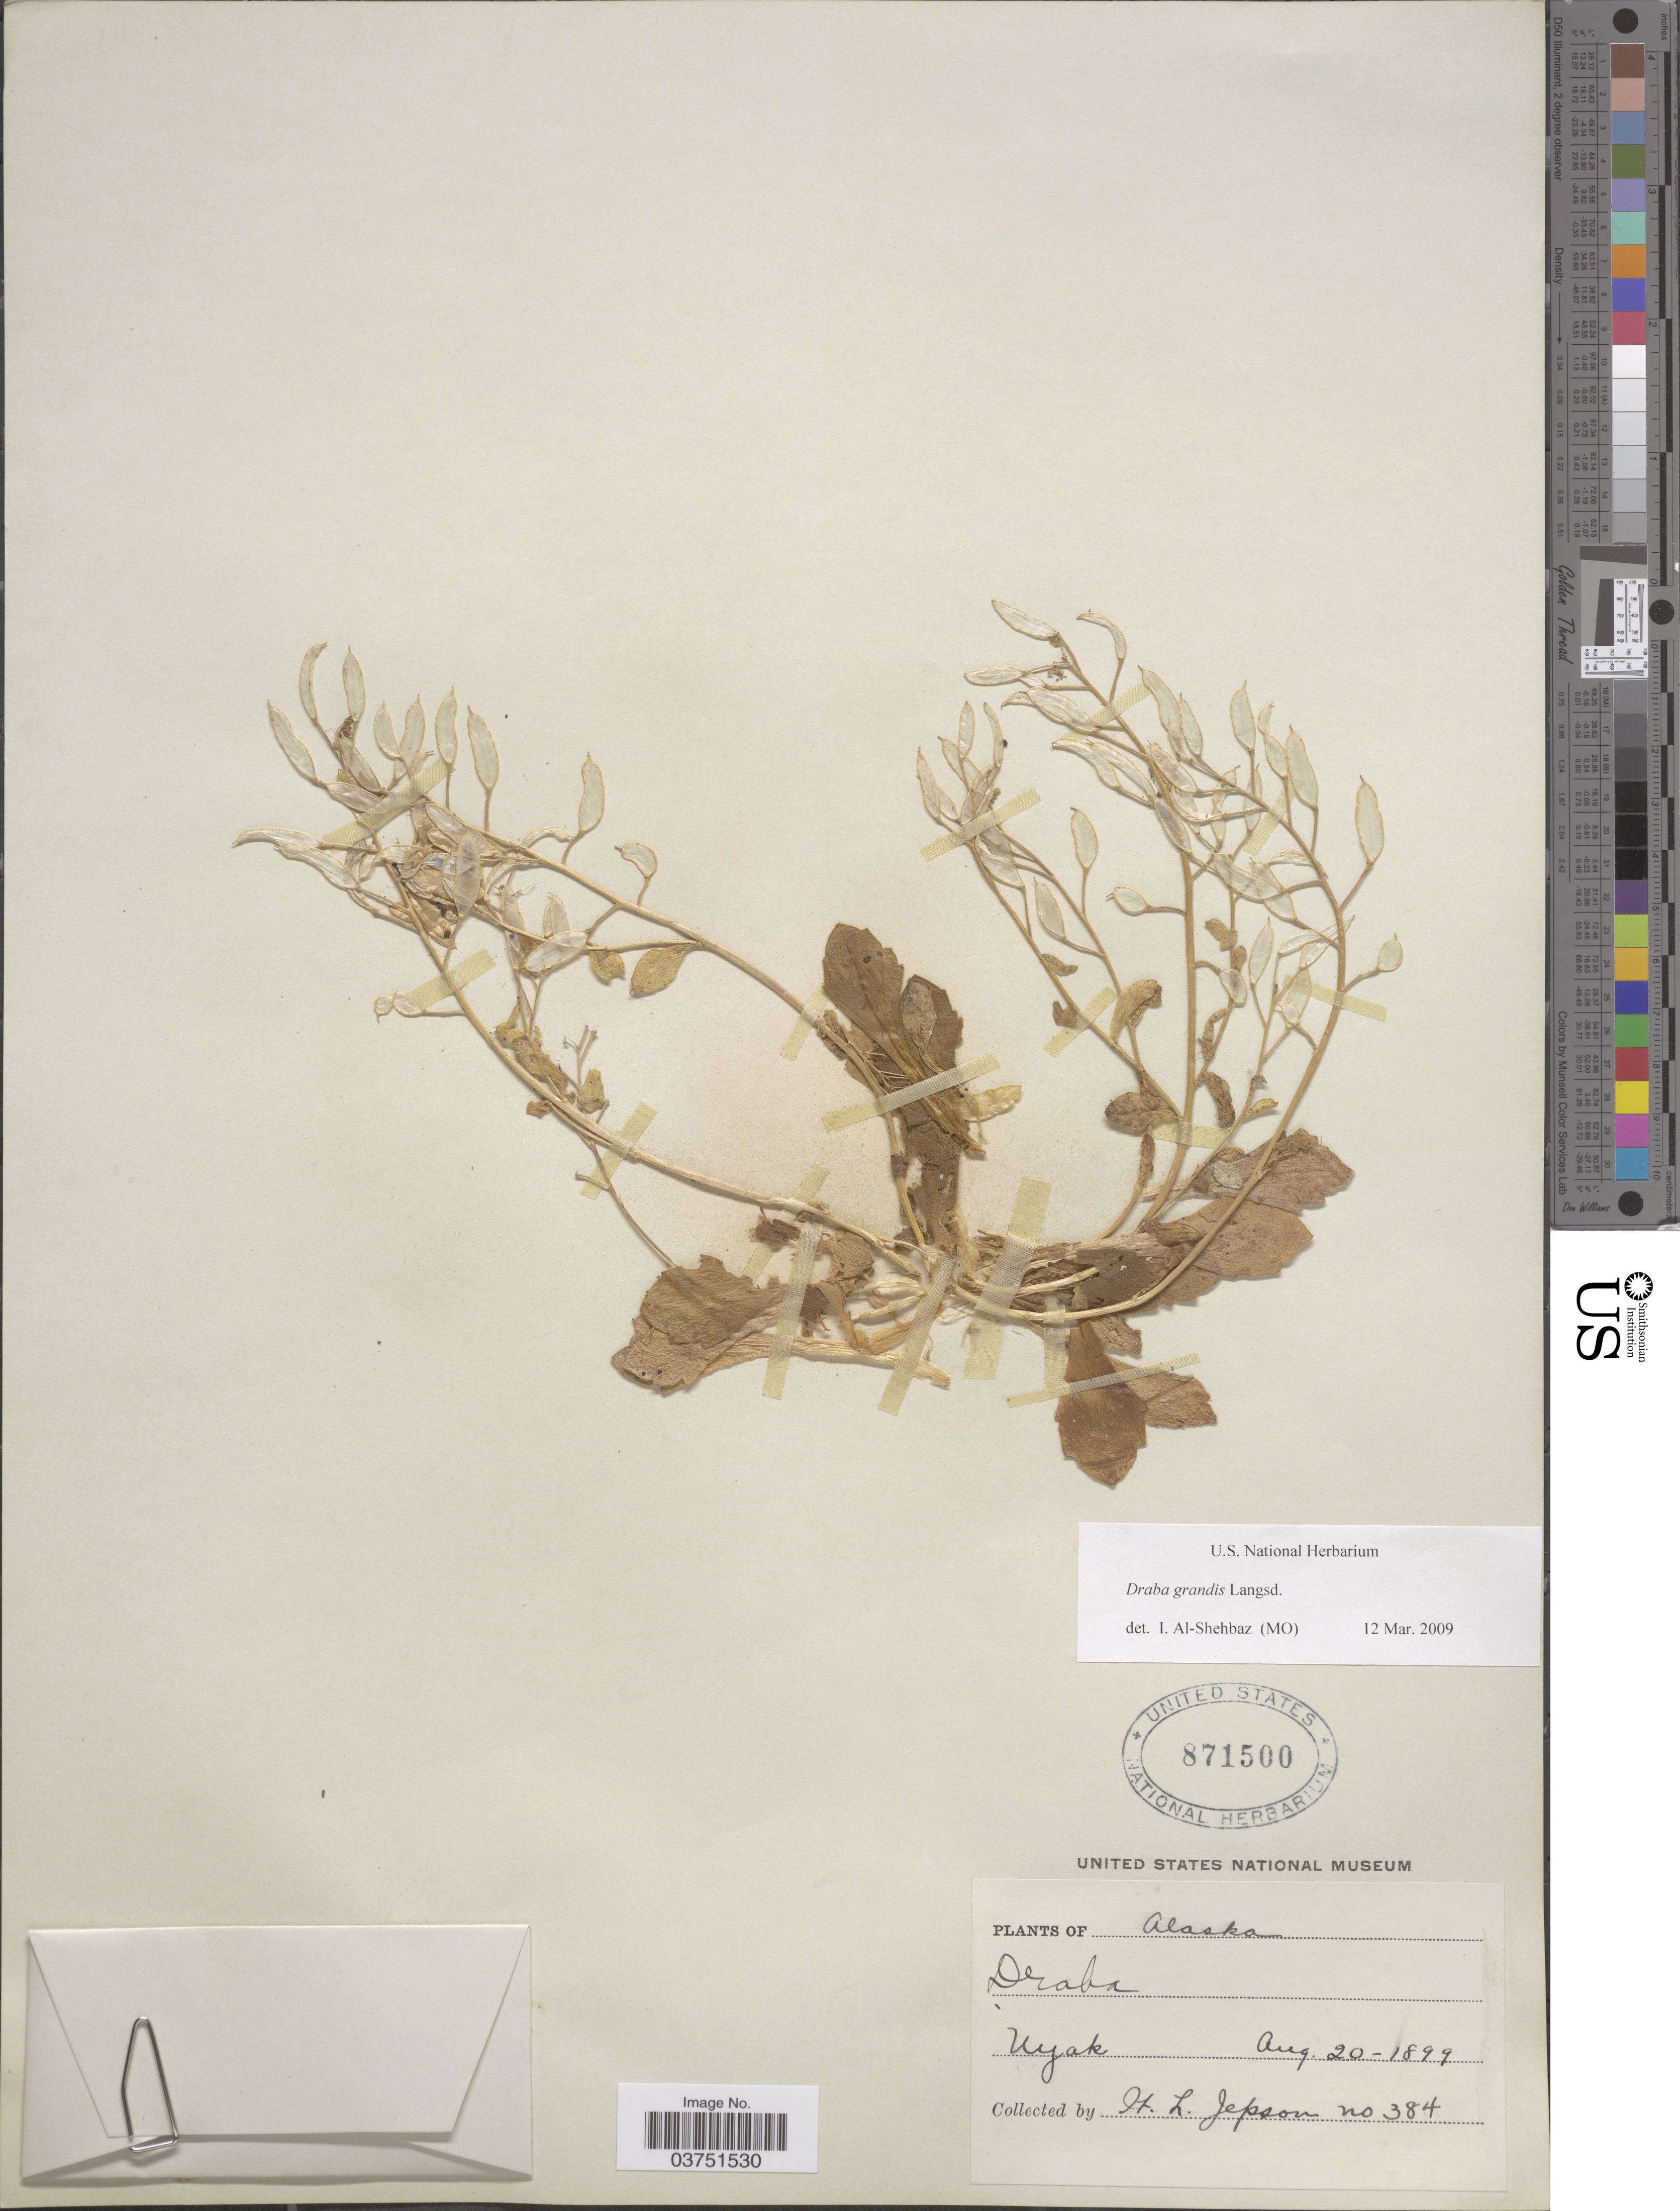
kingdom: Plantae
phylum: Tracheophyta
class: Magnoliopsida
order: Brassicales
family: Brassicaceae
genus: Draba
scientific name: Draba grandis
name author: Langsd. ex DC.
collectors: W. L. Jepson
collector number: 384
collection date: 1899-08-20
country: United States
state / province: Alaska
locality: Nyak.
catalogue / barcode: US 871500